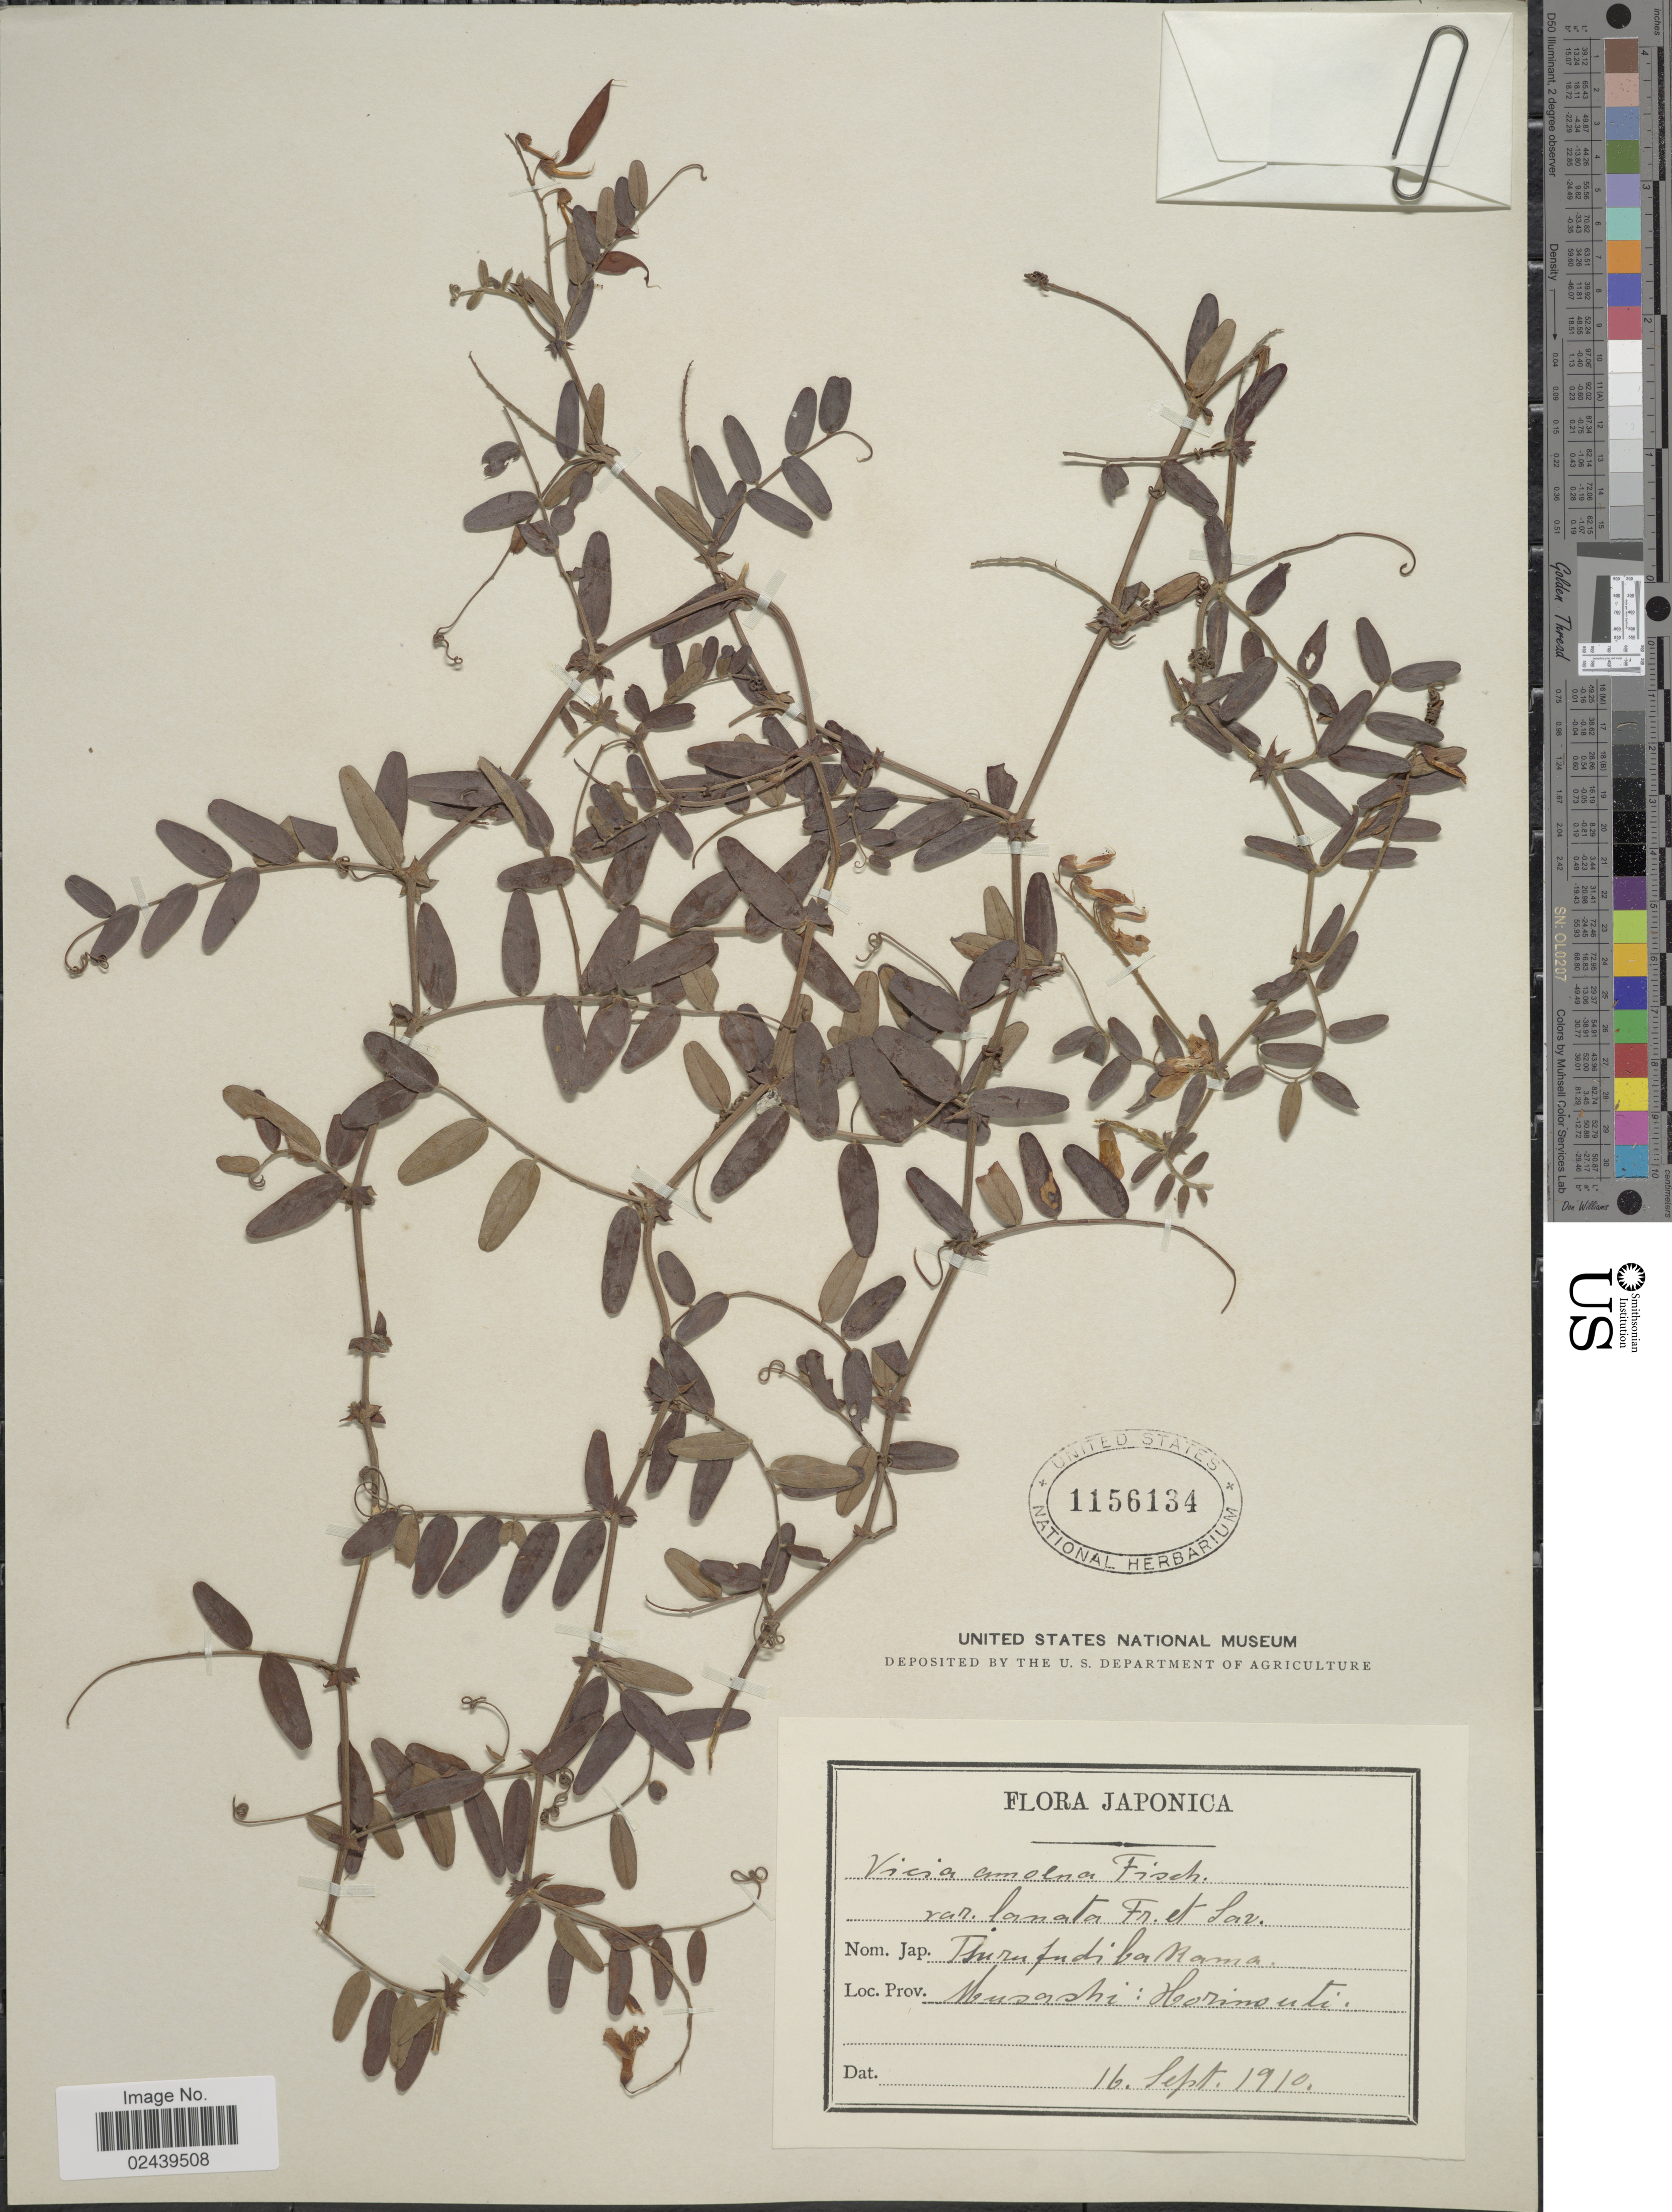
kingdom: Plantae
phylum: Tracheophyta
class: Magnoliopsida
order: Fabales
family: Fabaceae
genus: Vicia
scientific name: Vicia amoena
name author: Fisch. ex Ser.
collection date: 1910-09-16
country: Japan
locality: Musashi: Horinouti.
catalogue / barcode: US 1156134